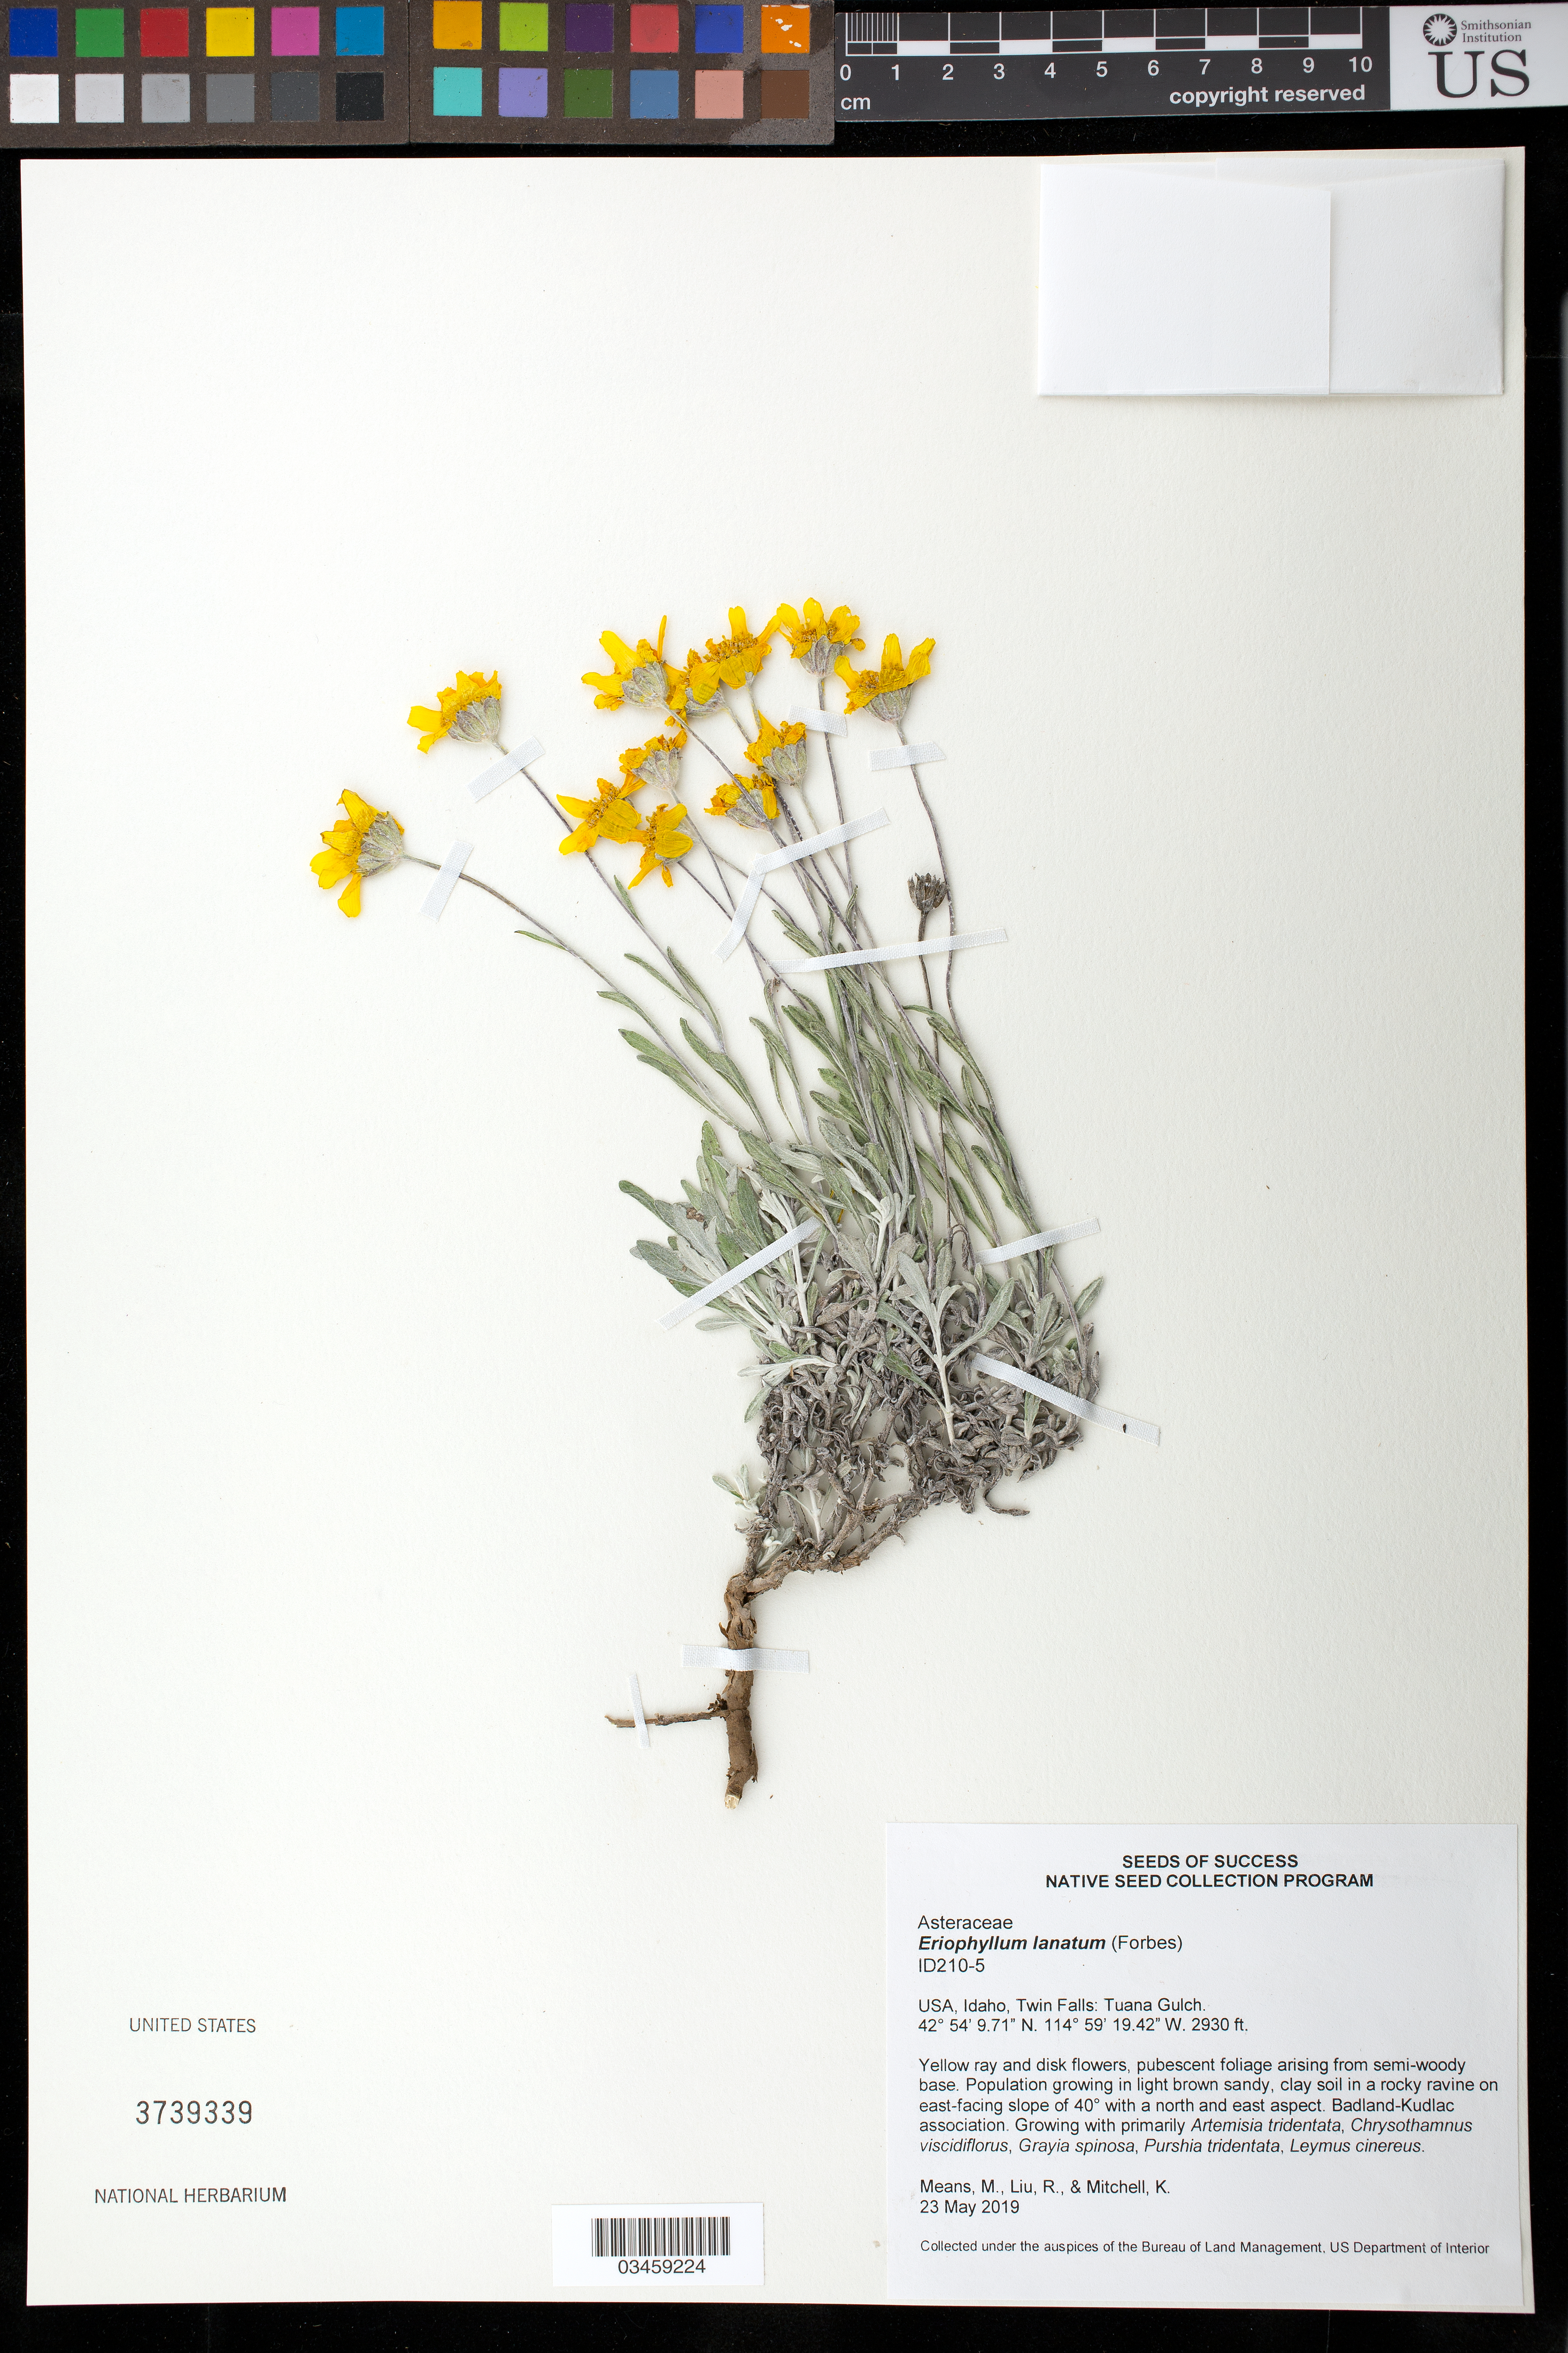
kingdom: Plantae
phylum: Tracheophyta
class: Magnoliopsida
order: Asterales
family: Asteraceae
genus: Eriophyllum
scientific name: Eriophyllum lanatum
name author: (Pursh) J. Forbes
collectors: M. Means, M. Liu & K. Mitchell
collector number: ID210-5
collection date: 2019-05-23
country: United States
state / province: Idaho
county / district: Twin Falls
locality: Tuana Gulch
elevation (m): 893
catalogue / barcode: US 3739339